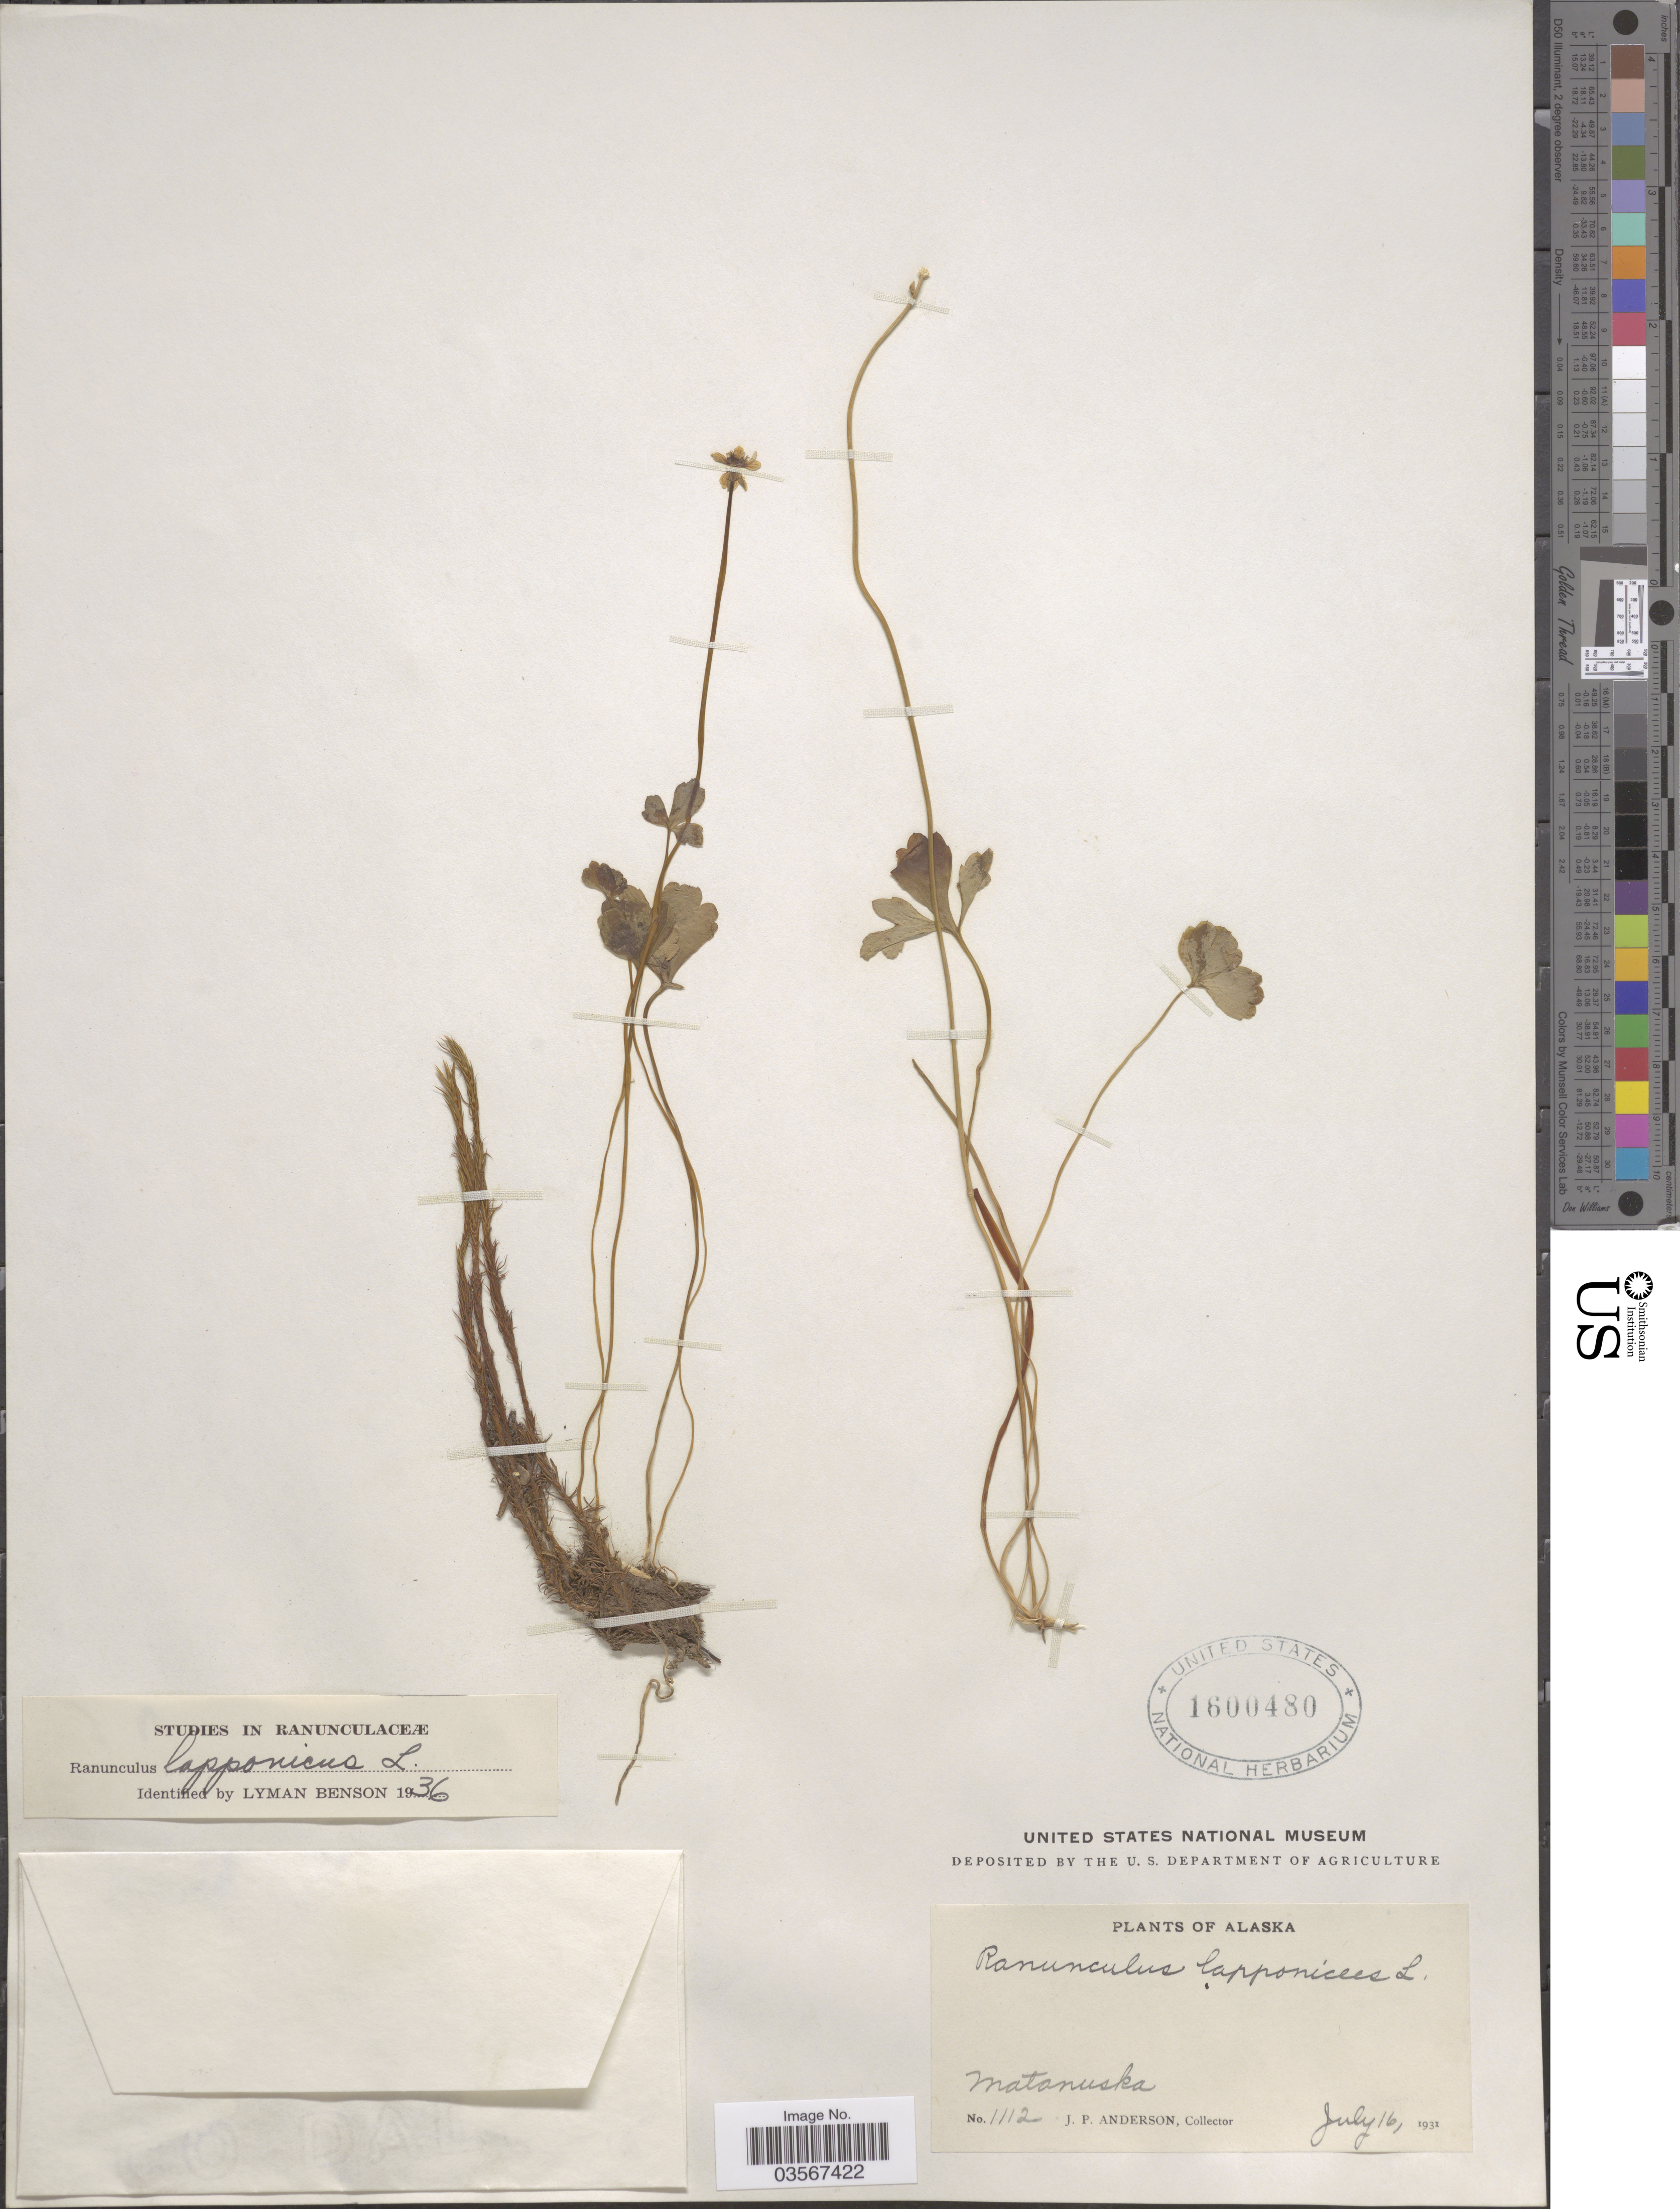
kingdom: Plantae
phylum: Tracheophyta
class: Magnoliopsida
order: Ranunculales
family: Ranunculaceae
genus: Ranunculus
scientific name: Ranunculus lapponicus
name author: L.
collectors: J. P. Anderson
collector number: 1112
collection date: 1931-07-16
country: United States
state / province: Alaska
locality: Matanuska.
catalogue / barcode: US 1600480